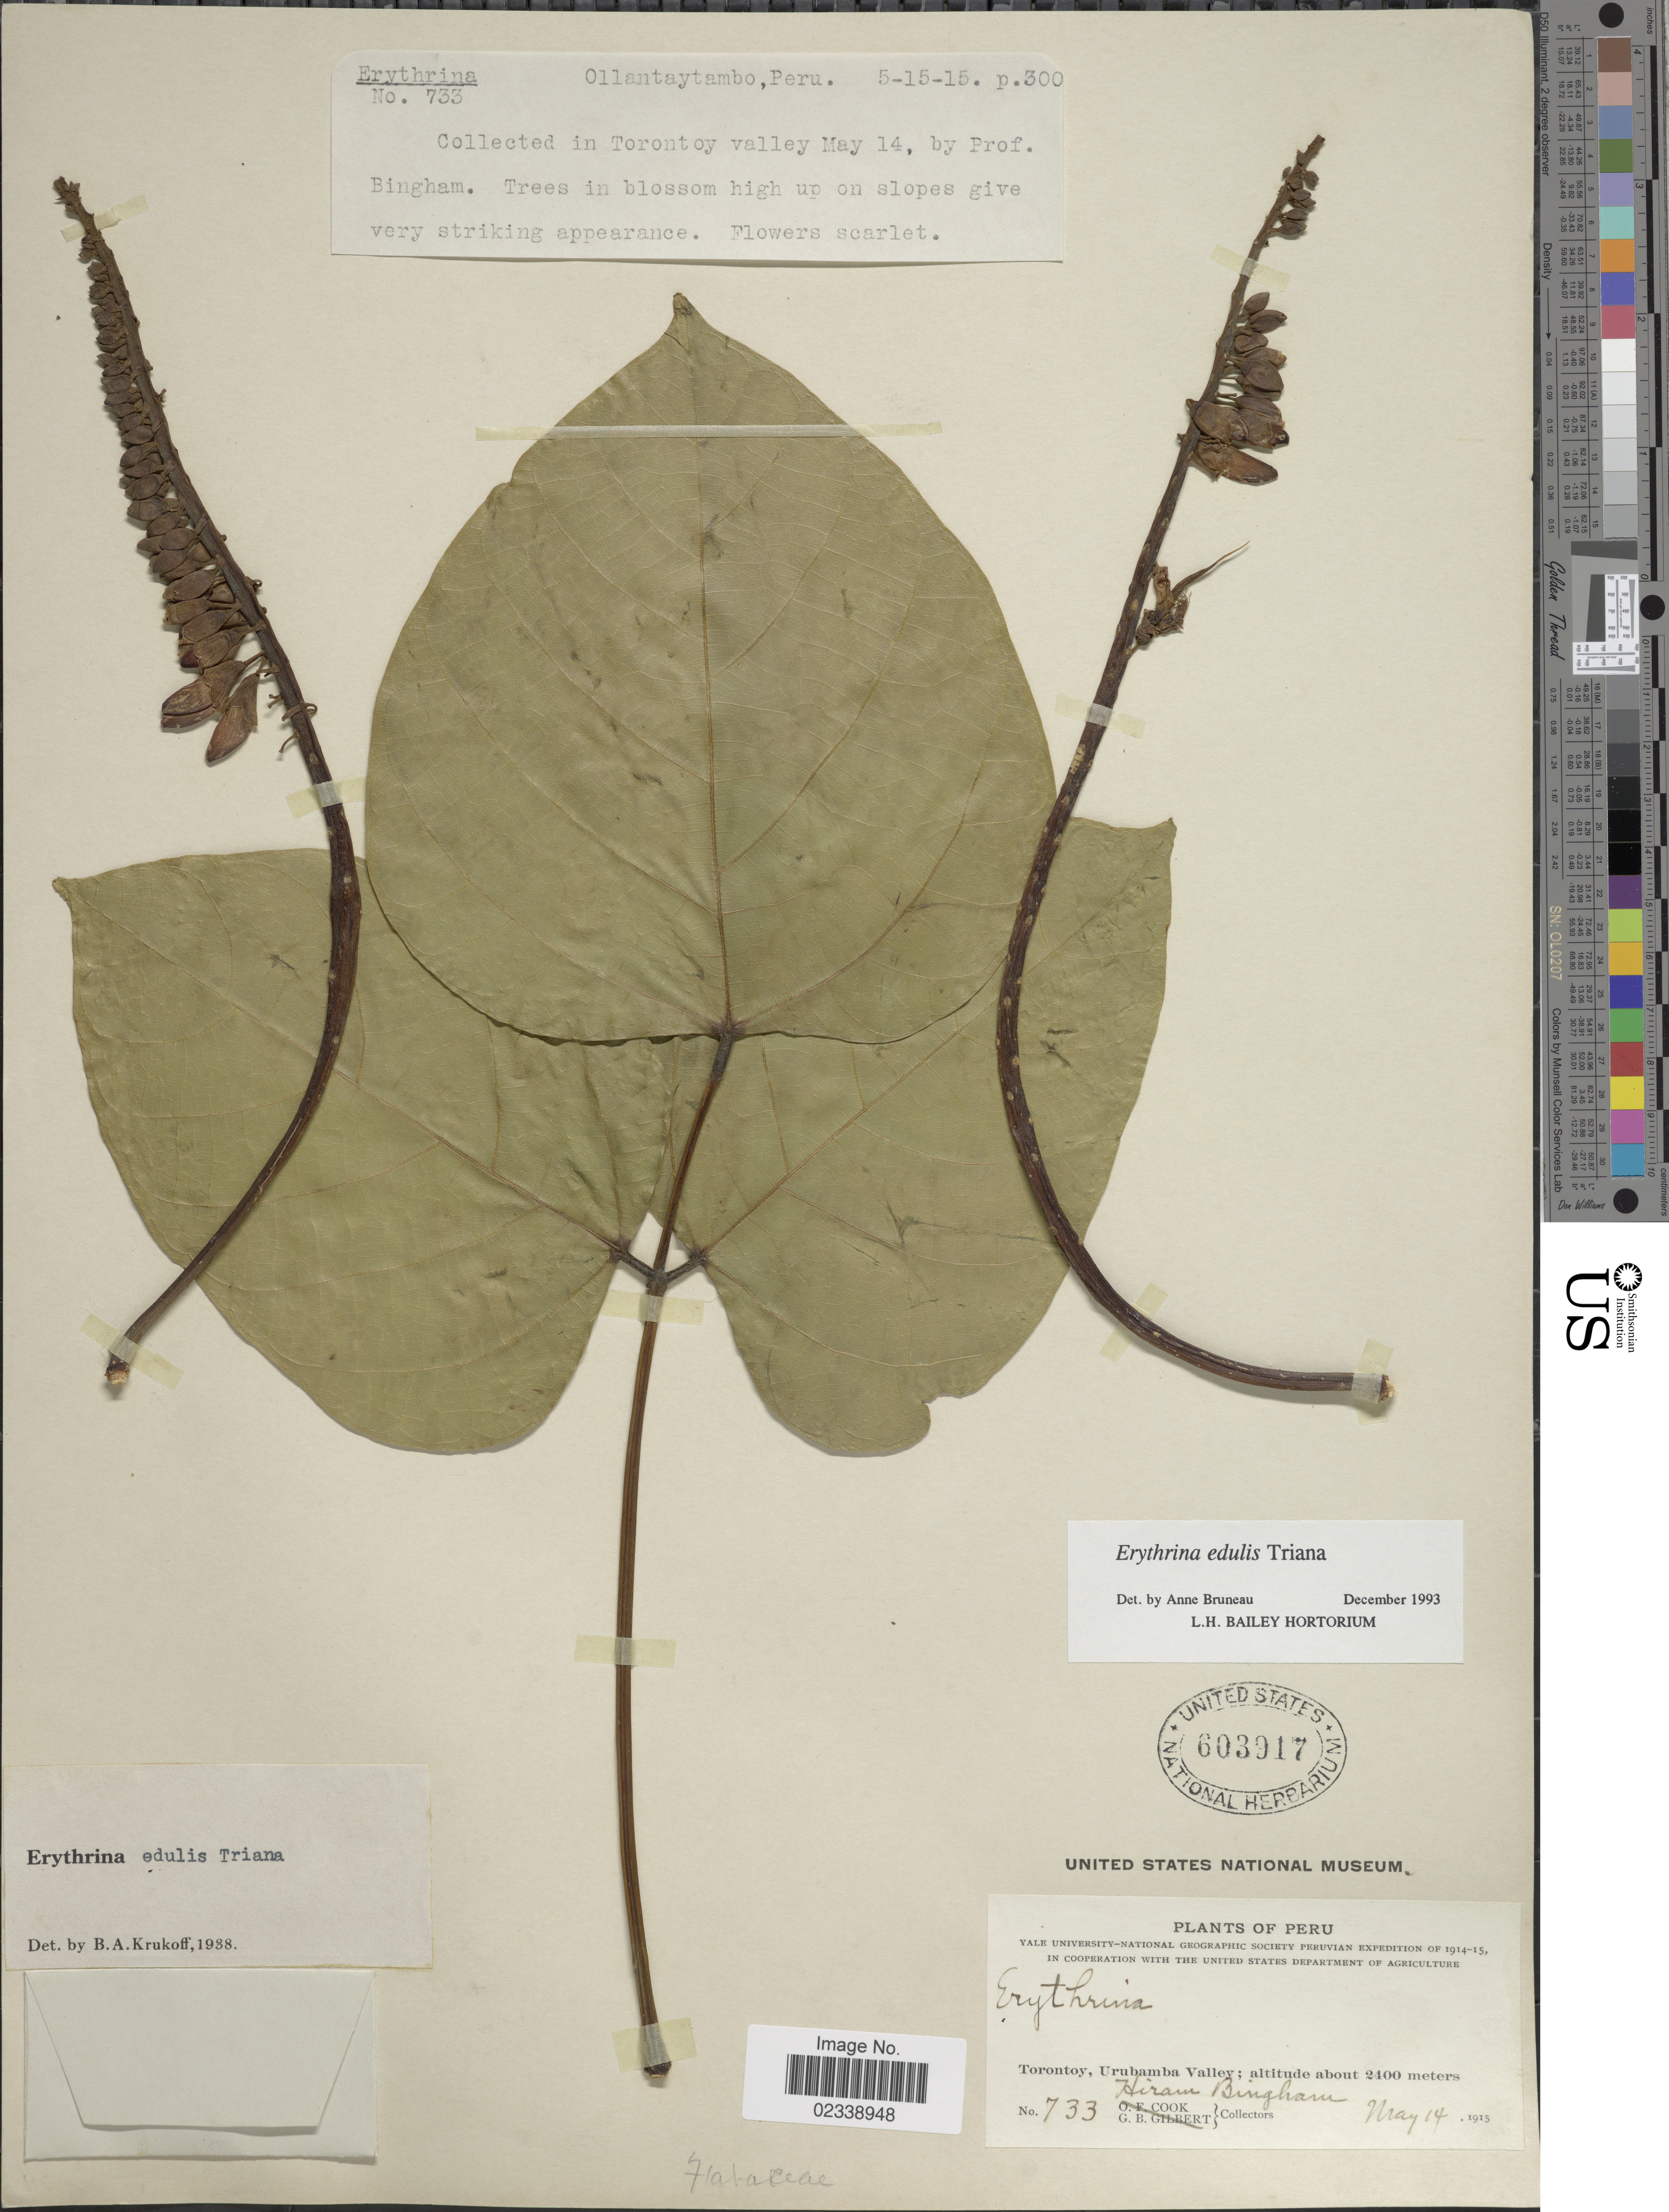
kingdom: Plantae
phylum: Tracheophyta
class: Magnoliopsida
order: Fabales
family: Fabaceae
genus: Erythrina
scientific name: Erythrina edulis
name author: Triana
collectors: H. Bingham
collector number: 733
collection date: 1915-05-14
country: Peru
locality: Torontoy, Urubamba Valley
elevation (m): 2400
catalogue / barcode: US 603917